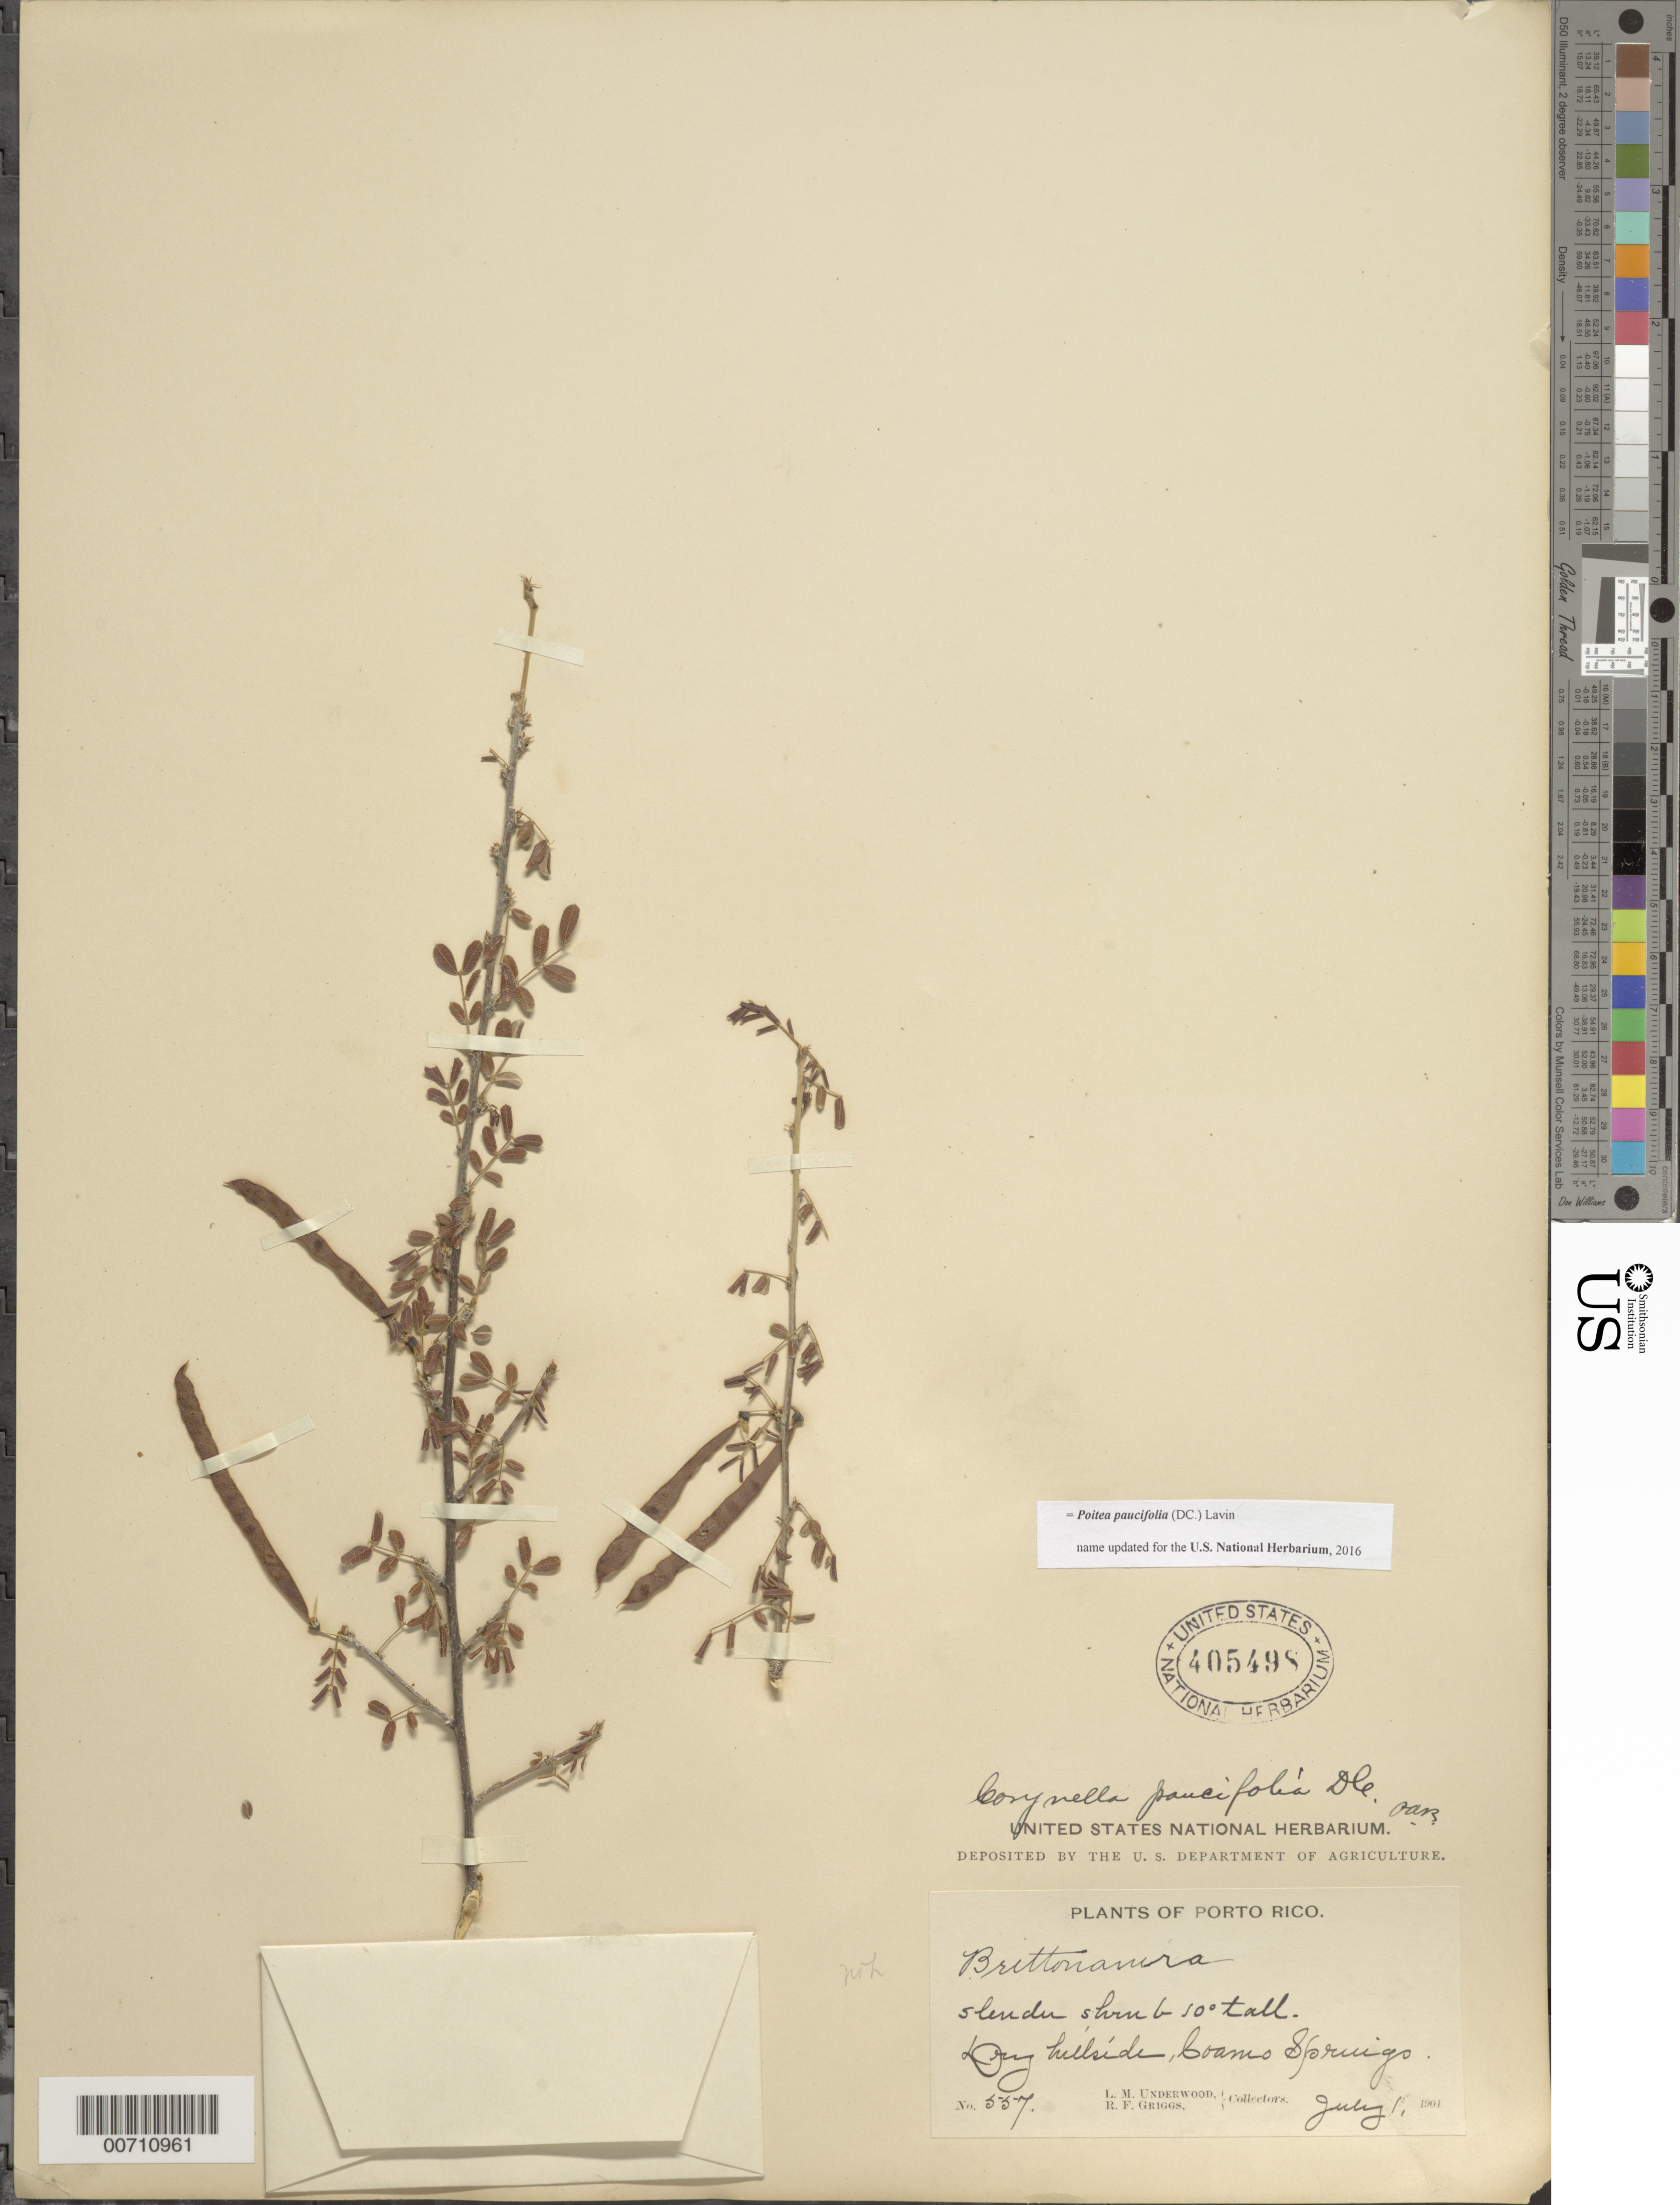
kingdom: Plantae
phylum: Tracheophyta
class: Magnoliopsida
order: Fabales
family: Fabaceae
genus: Poitea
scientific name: Poitea paucifolia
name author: (DC.) Lavin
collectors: L. M. Underwood & R. F. Griggs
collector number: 557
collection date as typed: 01 Jul 1901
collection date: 1901-07-01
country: Puerto Rico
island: Greater Antilles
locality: Coamo Springs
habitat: Dry hillside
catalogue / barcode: US 405498